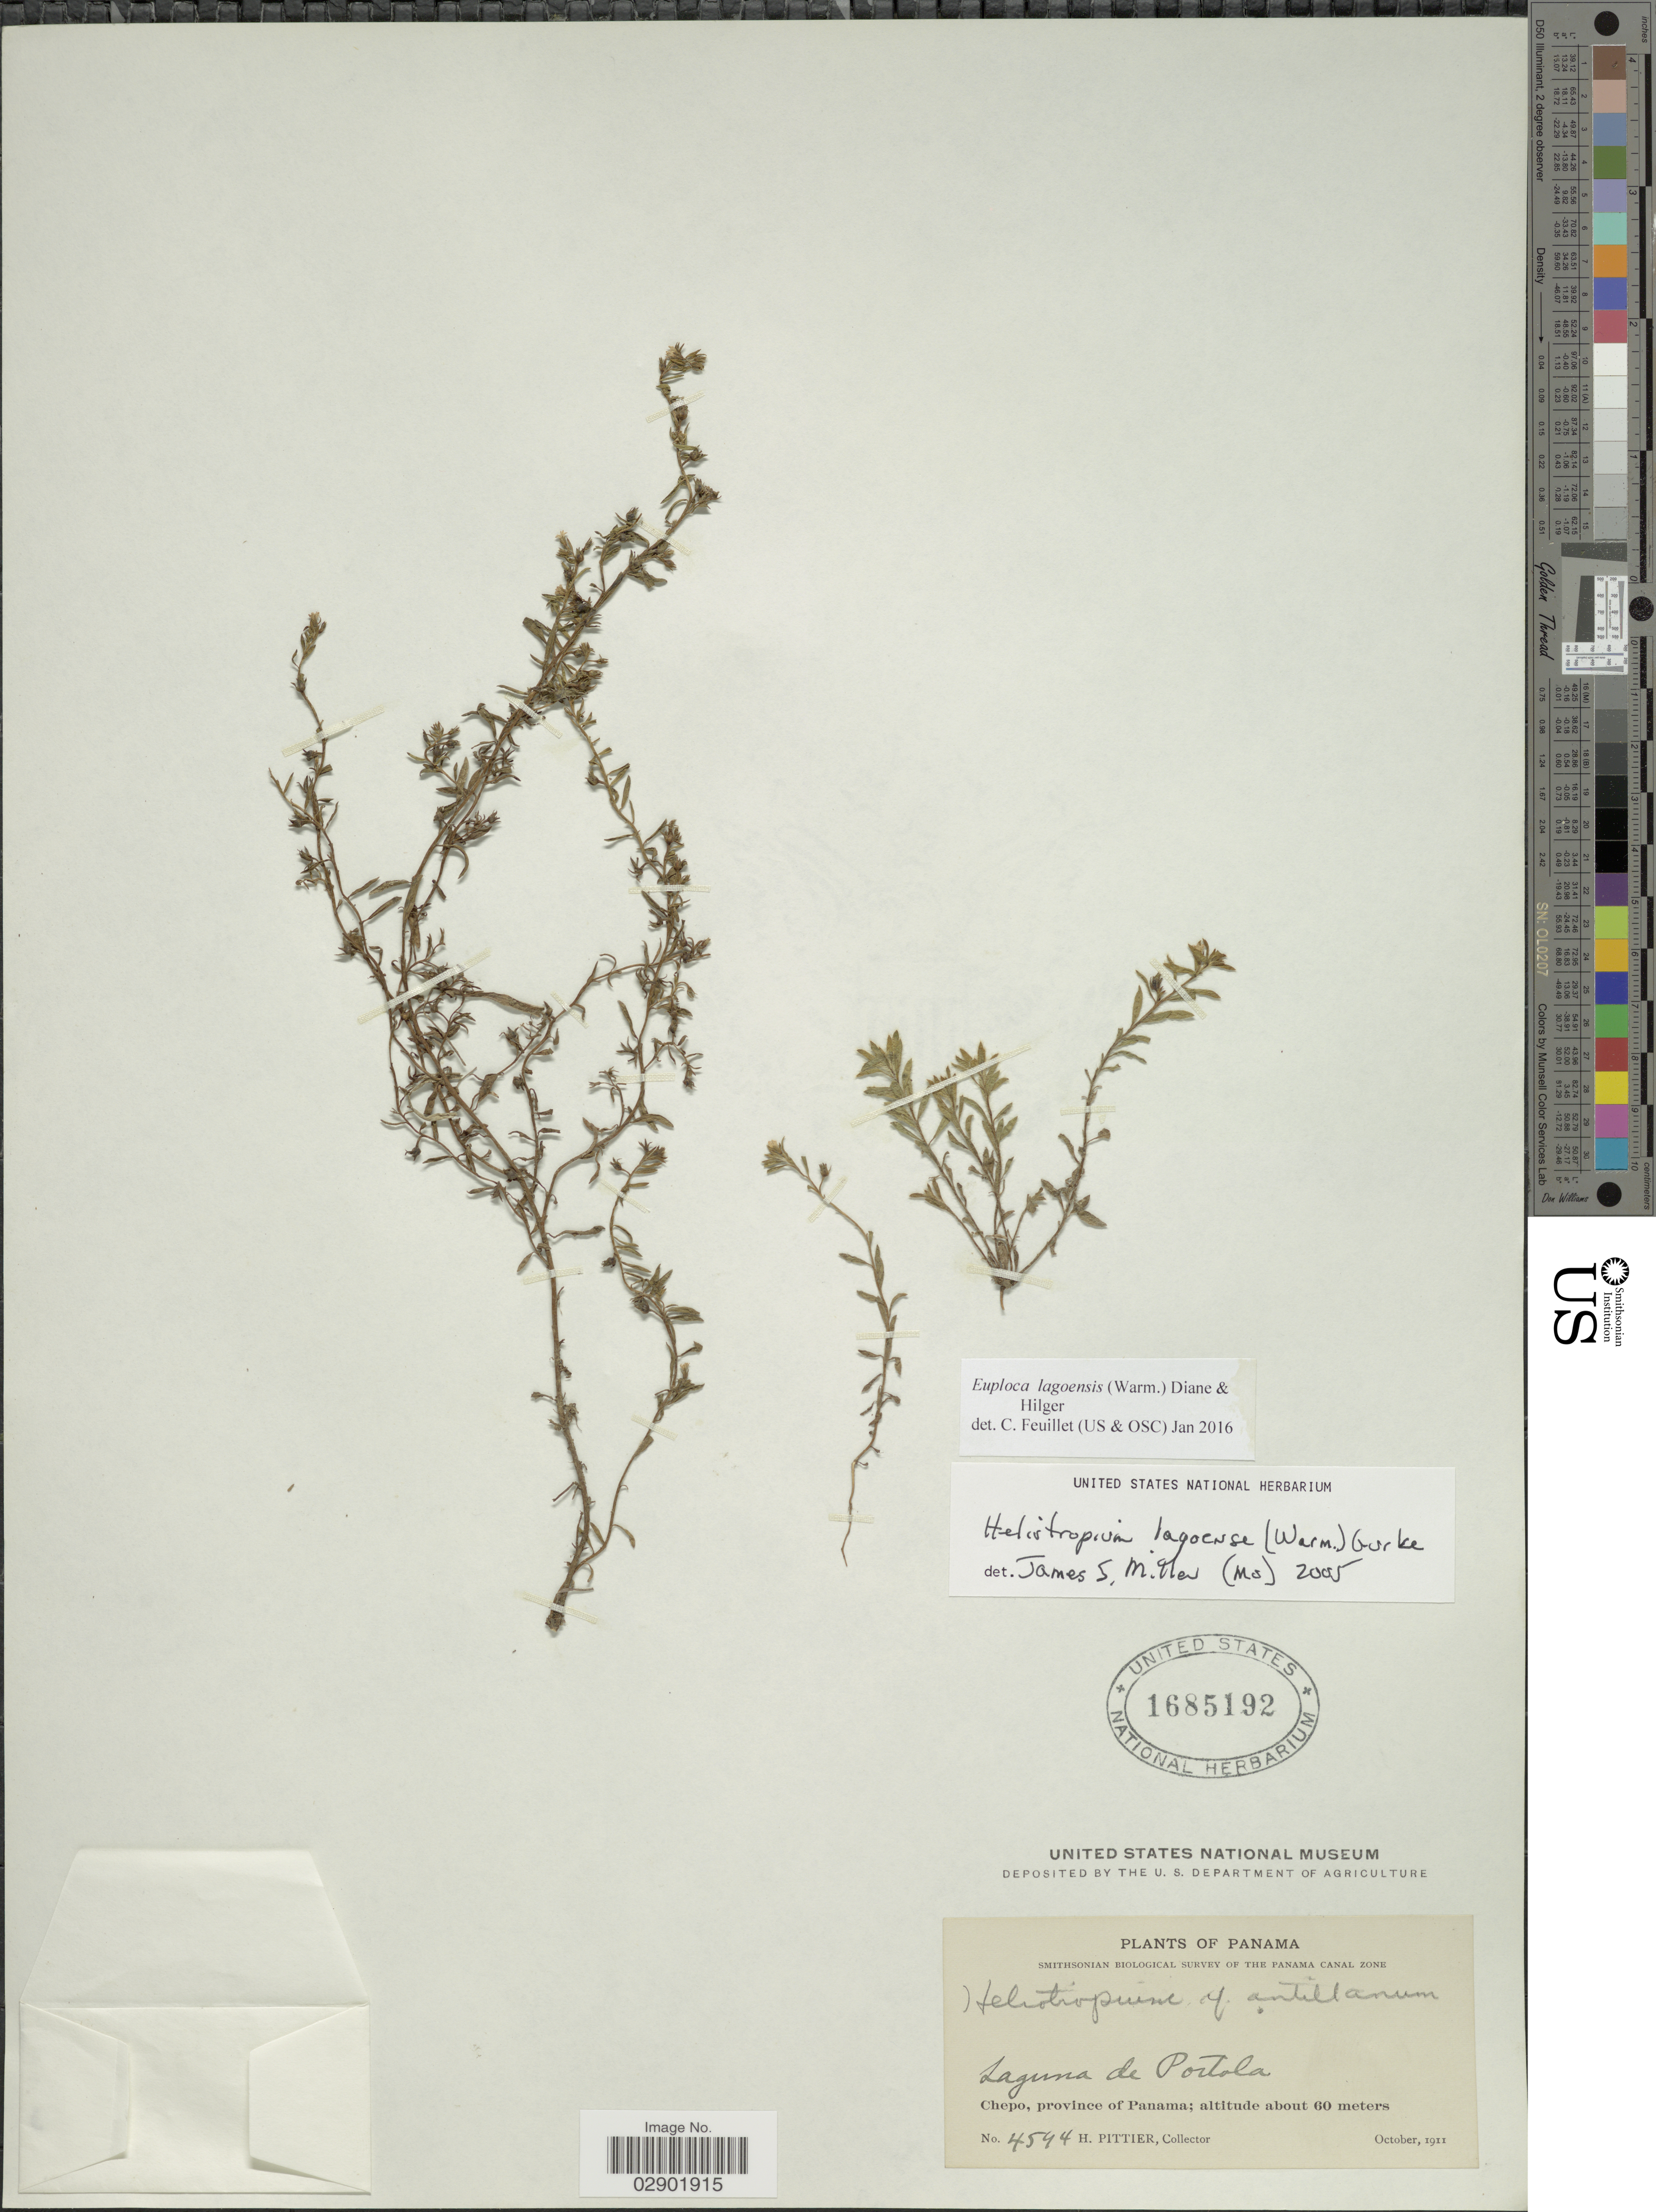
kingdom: Plantae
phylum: Tracheophyta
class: Magnoliopsida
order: Boraginales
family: Heliotropiaceae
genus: Euploca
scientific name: Euploca lagoensis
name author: (Mill.) Diane & Hilger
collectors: H. F. Pittier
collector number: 4594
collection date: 1911-10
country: Panama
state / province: Panamá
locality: Canal Zone. Laguna de Portola. Chepo, province of Panama.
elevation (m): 60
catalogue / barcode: US 1685192